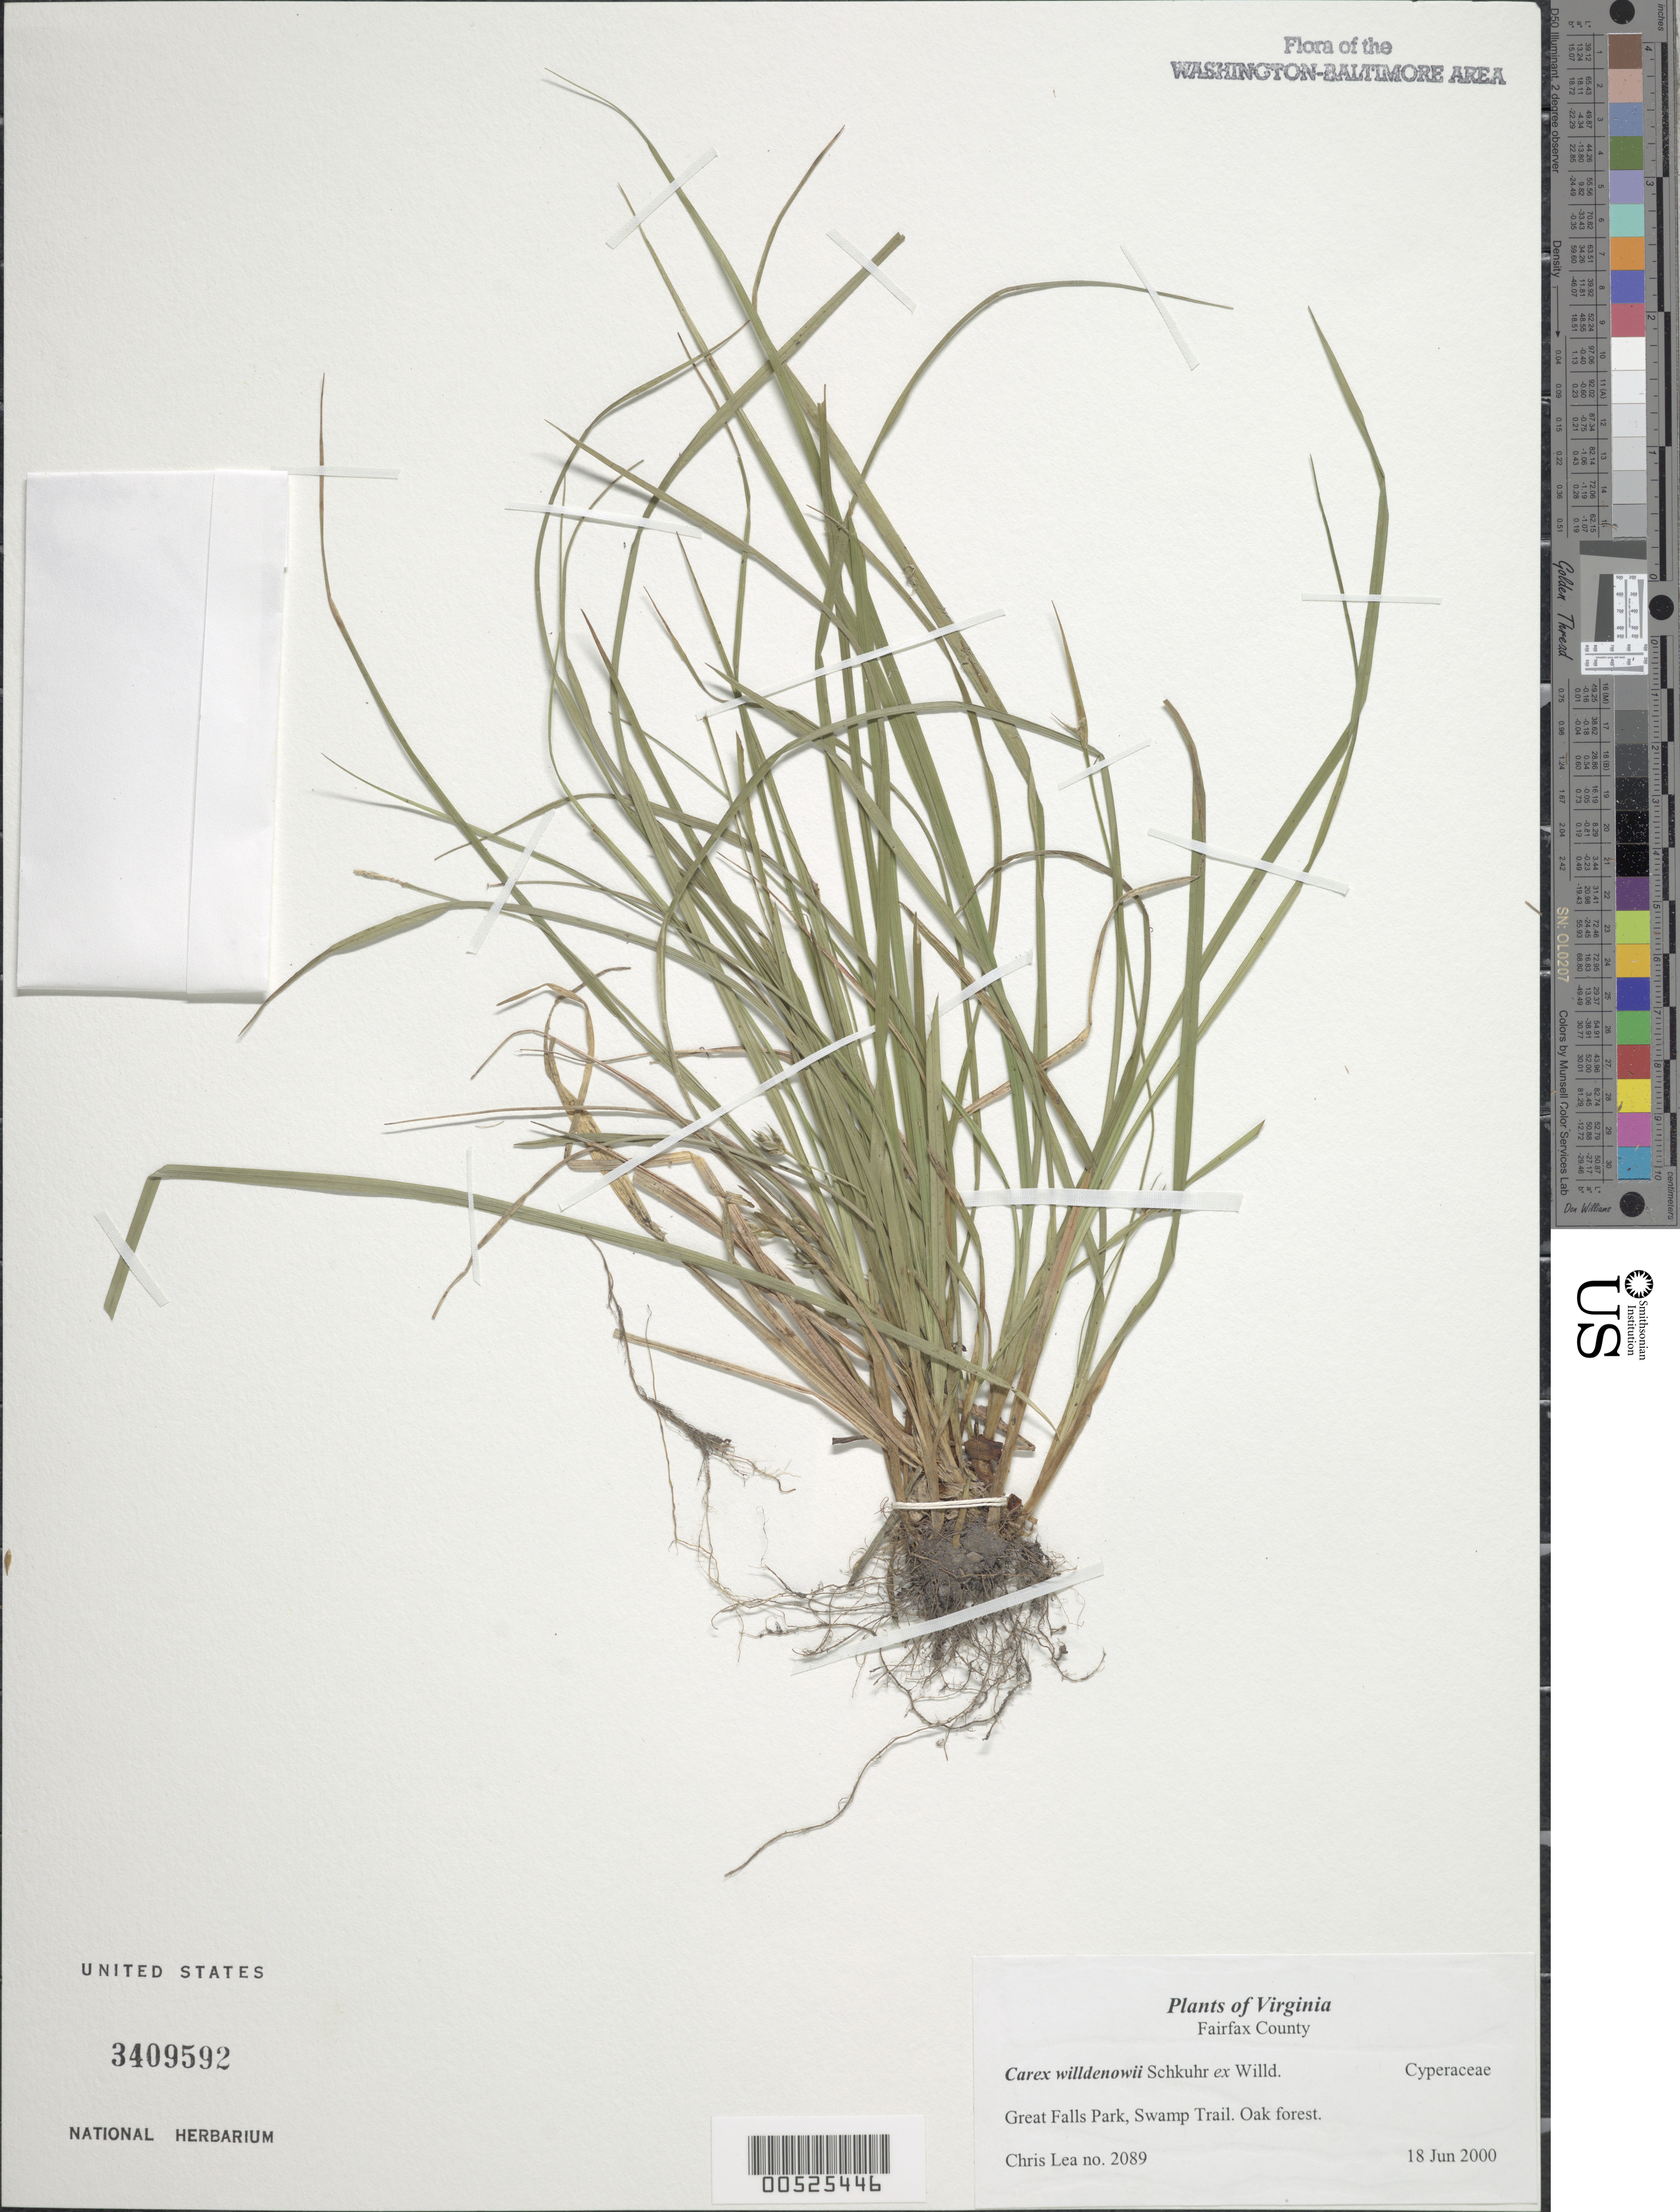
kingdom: Plantae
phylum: Tracheophyta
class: Liliopsida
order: Poales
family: Cyperaceae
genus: Carex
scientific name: Carex willdenowii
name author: Willd.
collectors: C. Lea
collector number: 2089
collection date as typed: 18 Jun 2000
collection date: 2000-06-18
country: United States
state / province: Virginia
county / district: Fairfax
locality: Great Falls Park, Swamp Trail.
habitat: Oak forest.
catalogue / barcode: US 3409592